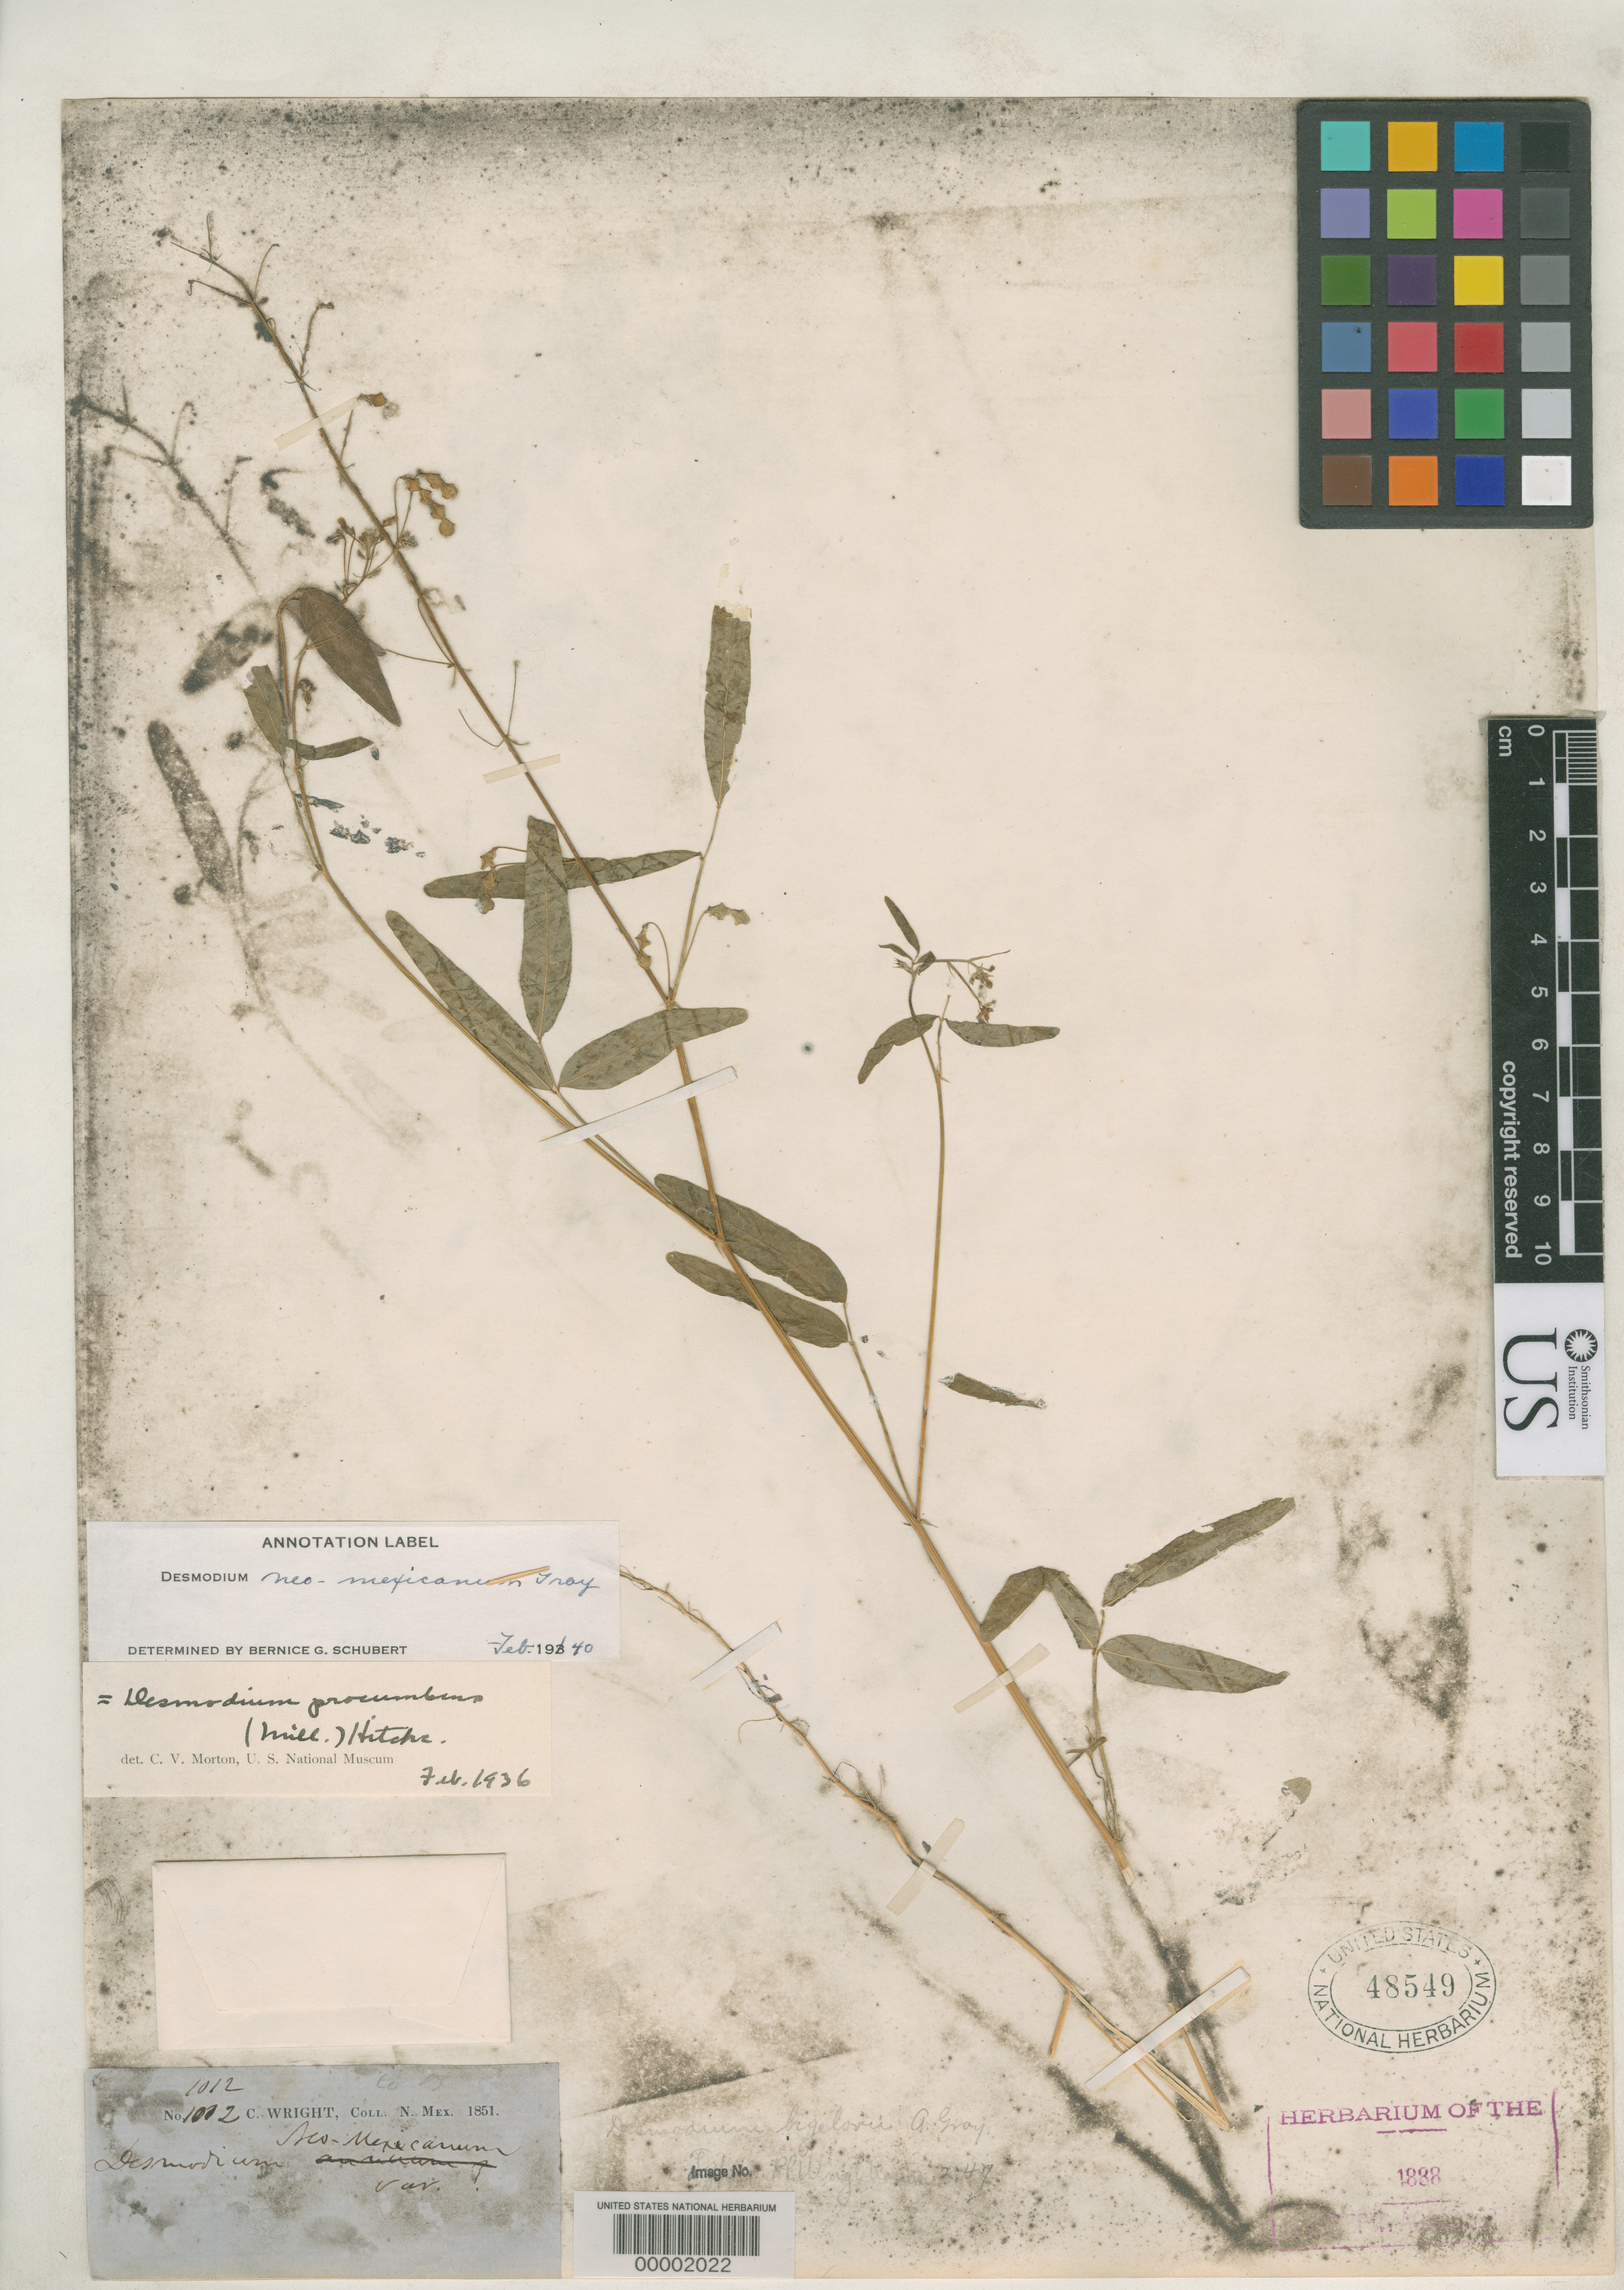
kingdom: Plantae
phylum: Tracheophyta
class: Magnoliopsida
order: Fabales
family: Fabaceae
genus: Desmodium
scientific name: Desmodium bigelovii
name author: A. Gray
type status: Type Collection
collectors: C. Wright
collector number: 1012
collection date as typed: Sep 1851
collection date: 1851-09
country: Mexico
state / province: Sonora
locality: San Pedro.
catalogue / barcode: US 48549